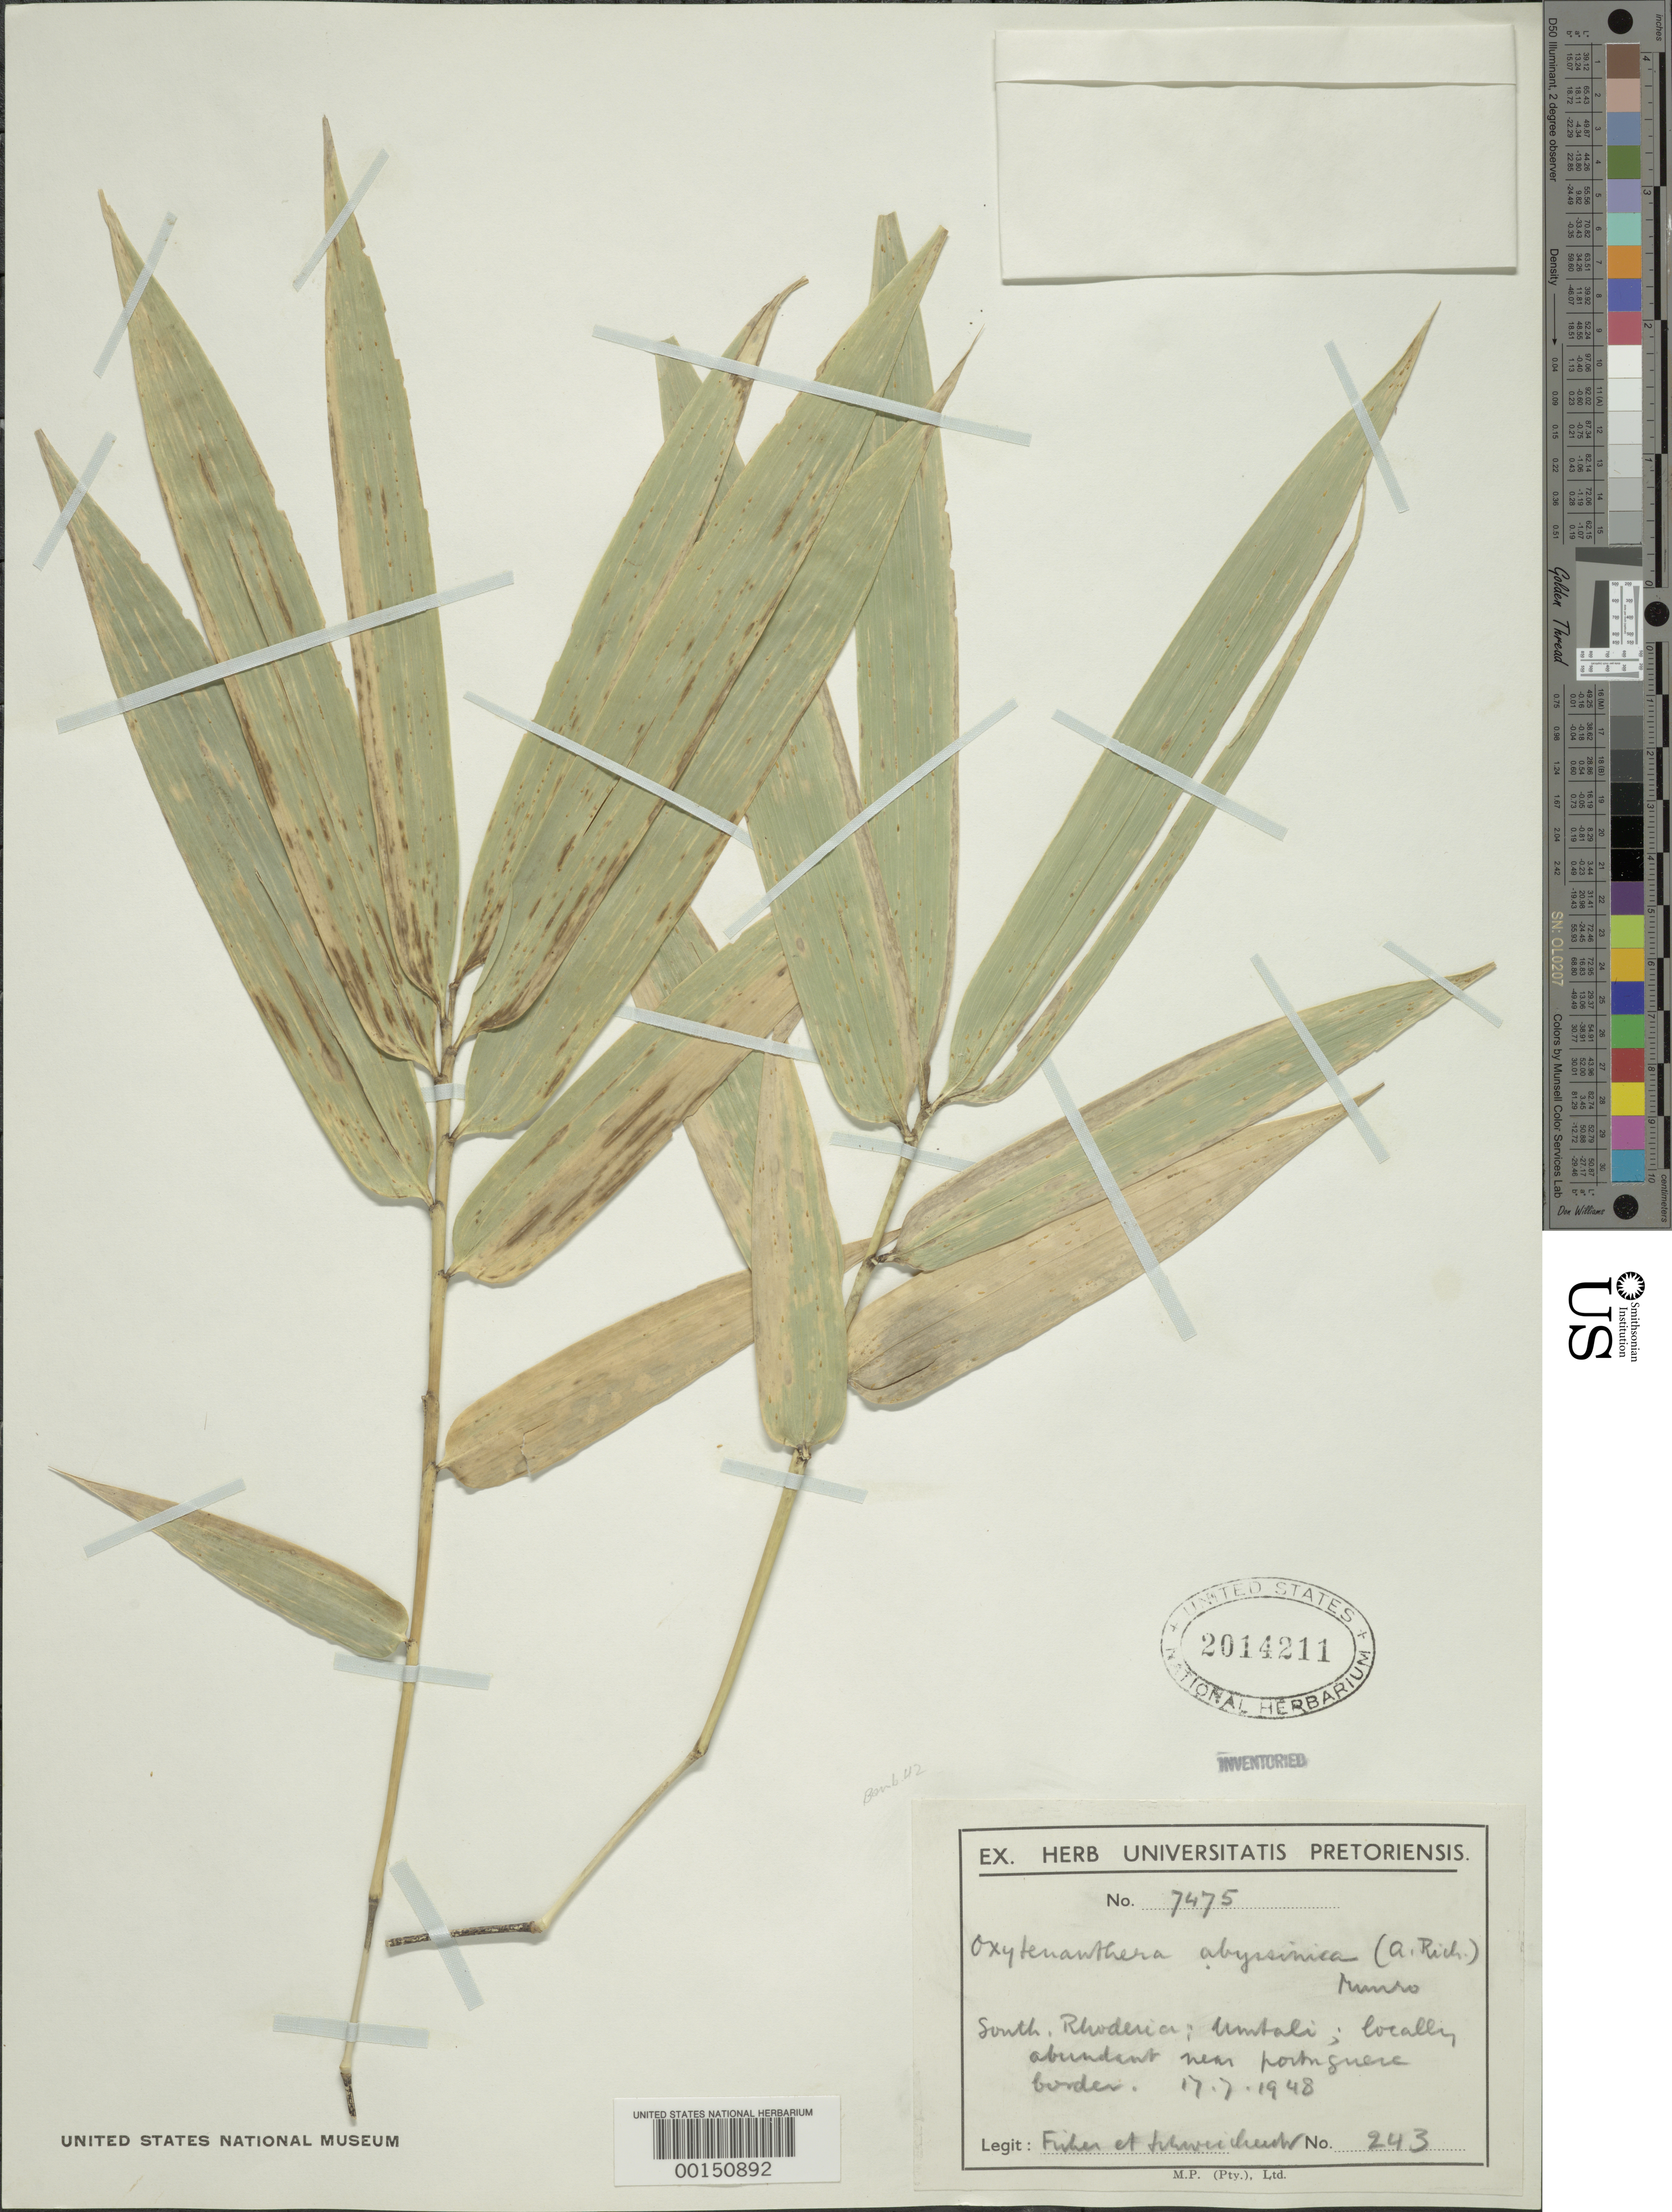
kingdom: Plantae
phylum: Tracheophyta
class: Liliopsida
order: Poales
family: Poaceae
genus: Oxytenanthera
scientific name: Oxytenanthera abyssinica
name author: (A. Rich.) Munro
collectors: -- Fisher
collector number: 243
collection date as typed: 17 Jul 1948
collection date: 1948-07-17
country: Zimbabwe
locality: Umtali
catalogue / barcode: US 2014211